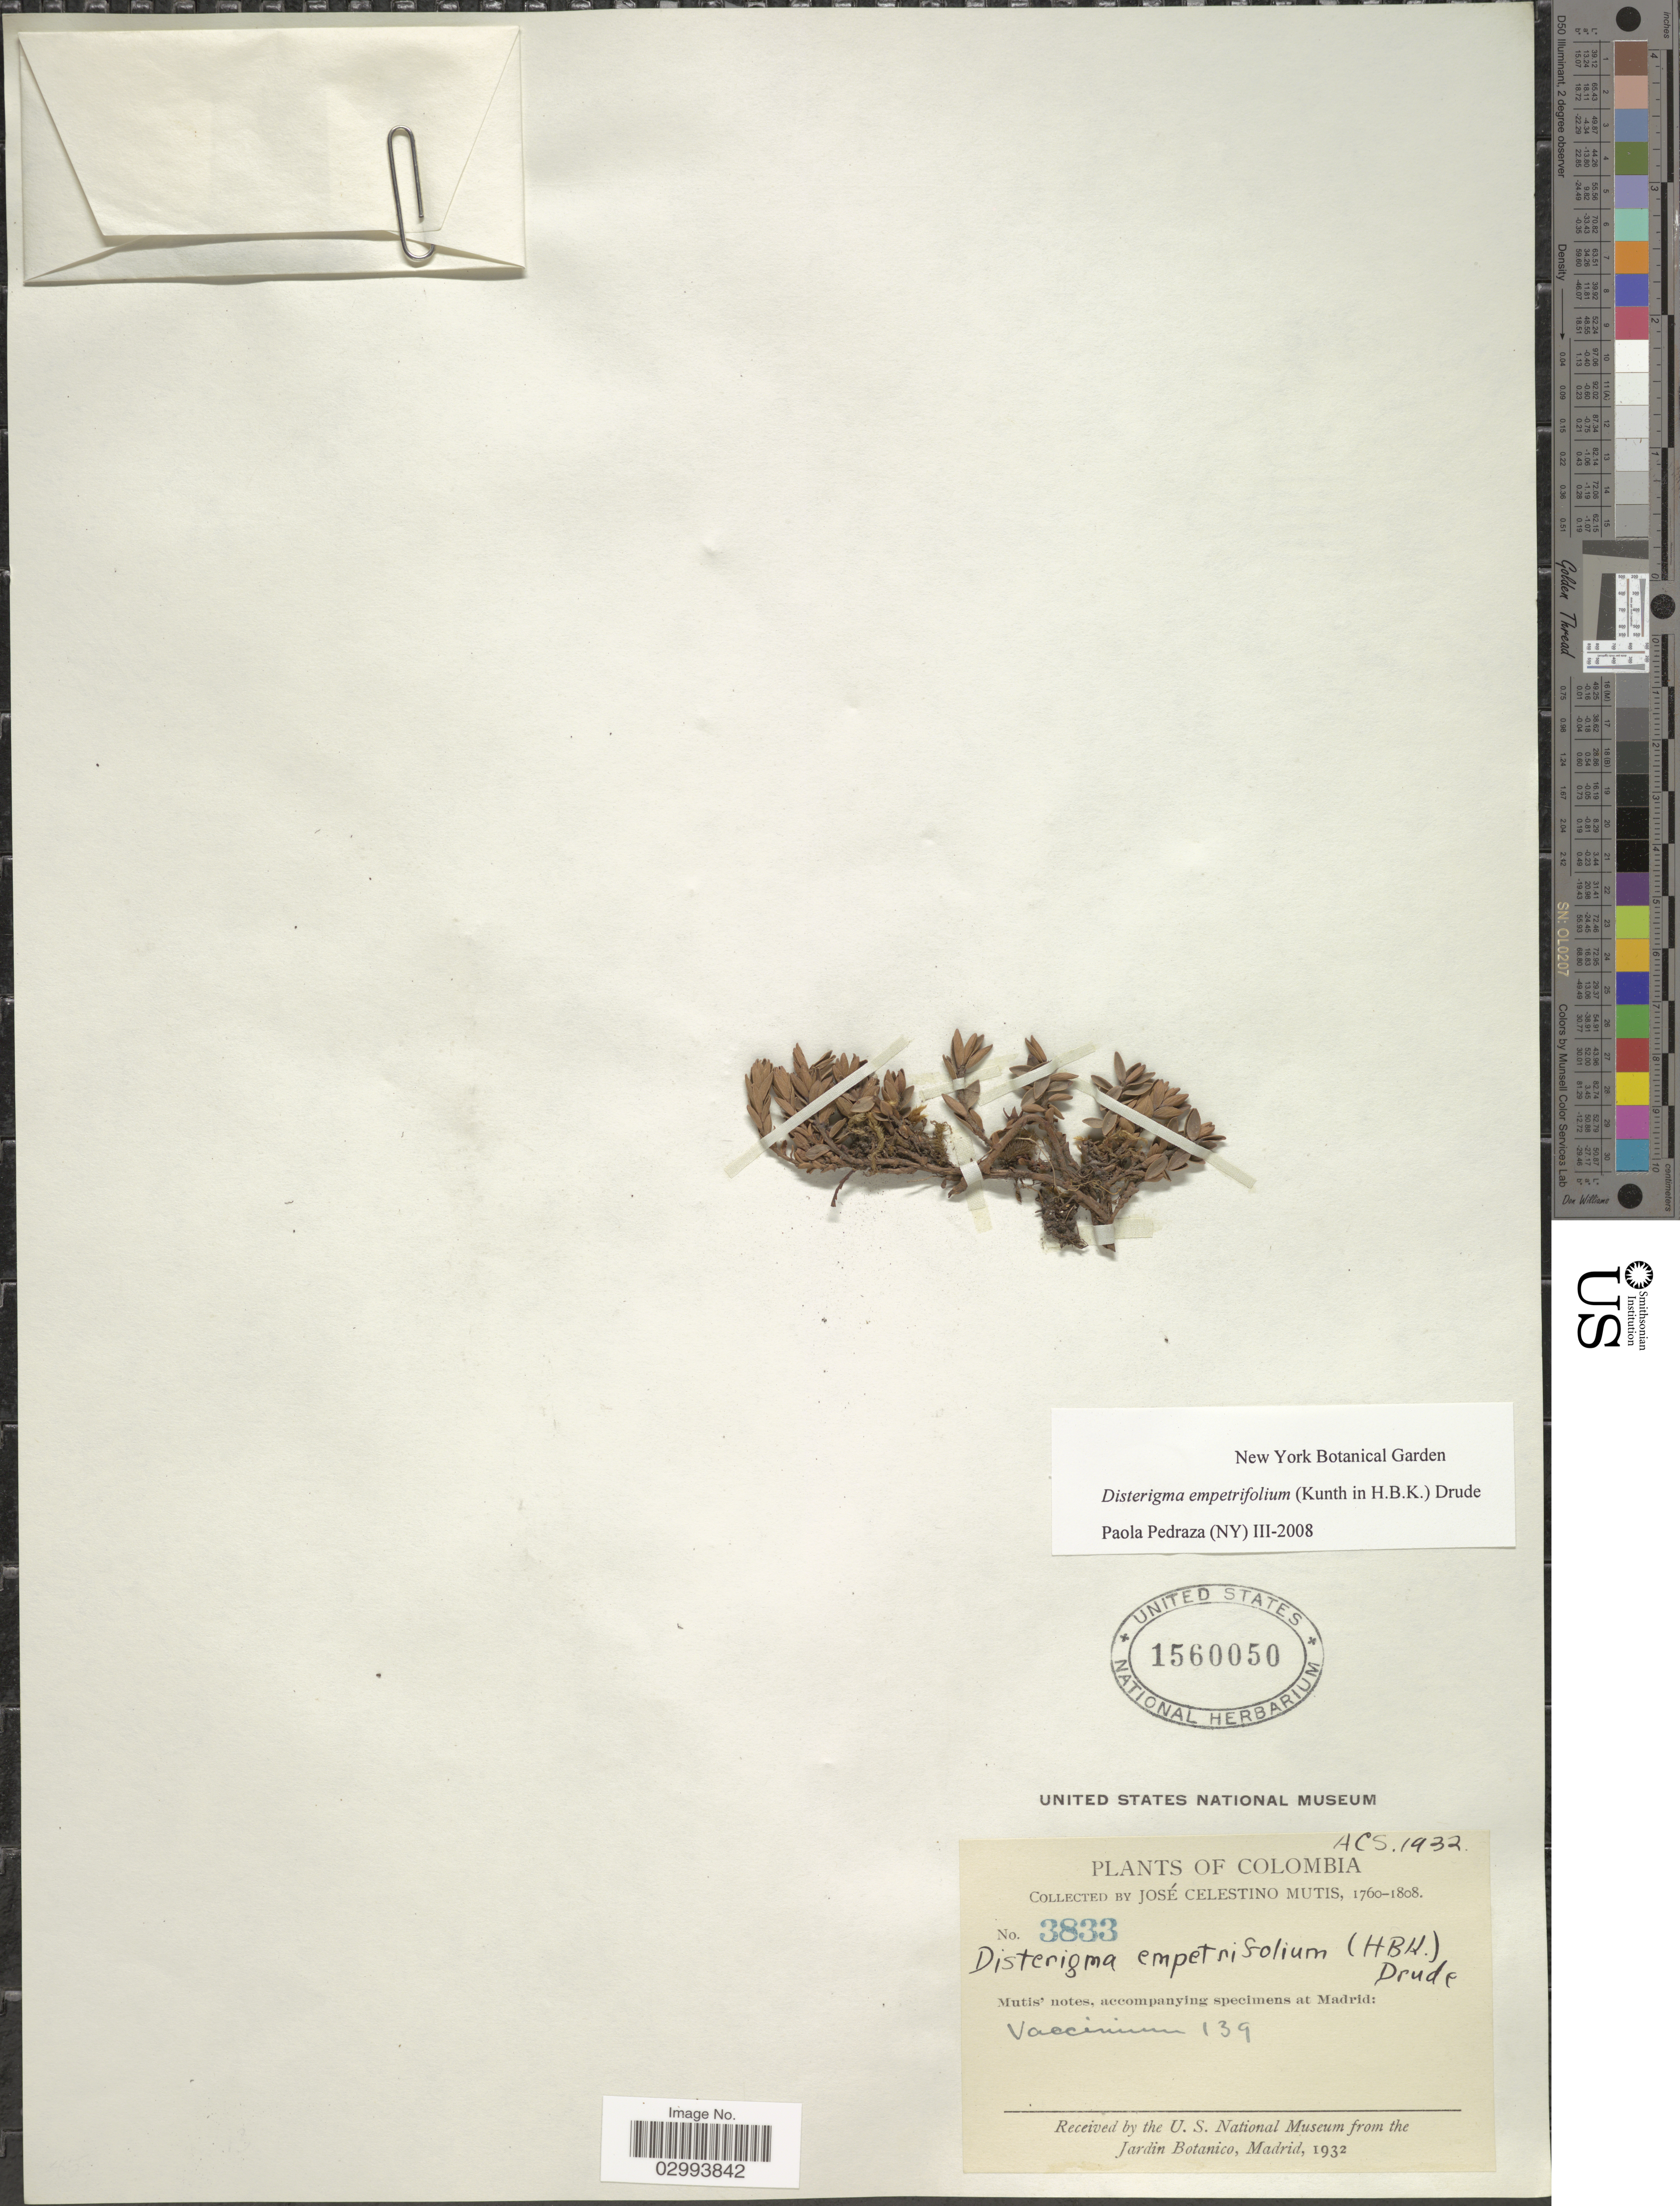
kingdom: Plantae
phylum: Tracheophyta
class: Magnoliopsida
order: Ericales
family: Ericaceae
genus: Disterigma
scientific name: Disterigma empetrifolium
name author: (Kunth) Drude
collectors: J. C. B. Mutis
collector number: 3833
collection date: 1760/1808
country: Colombia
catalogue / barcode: US 1560050